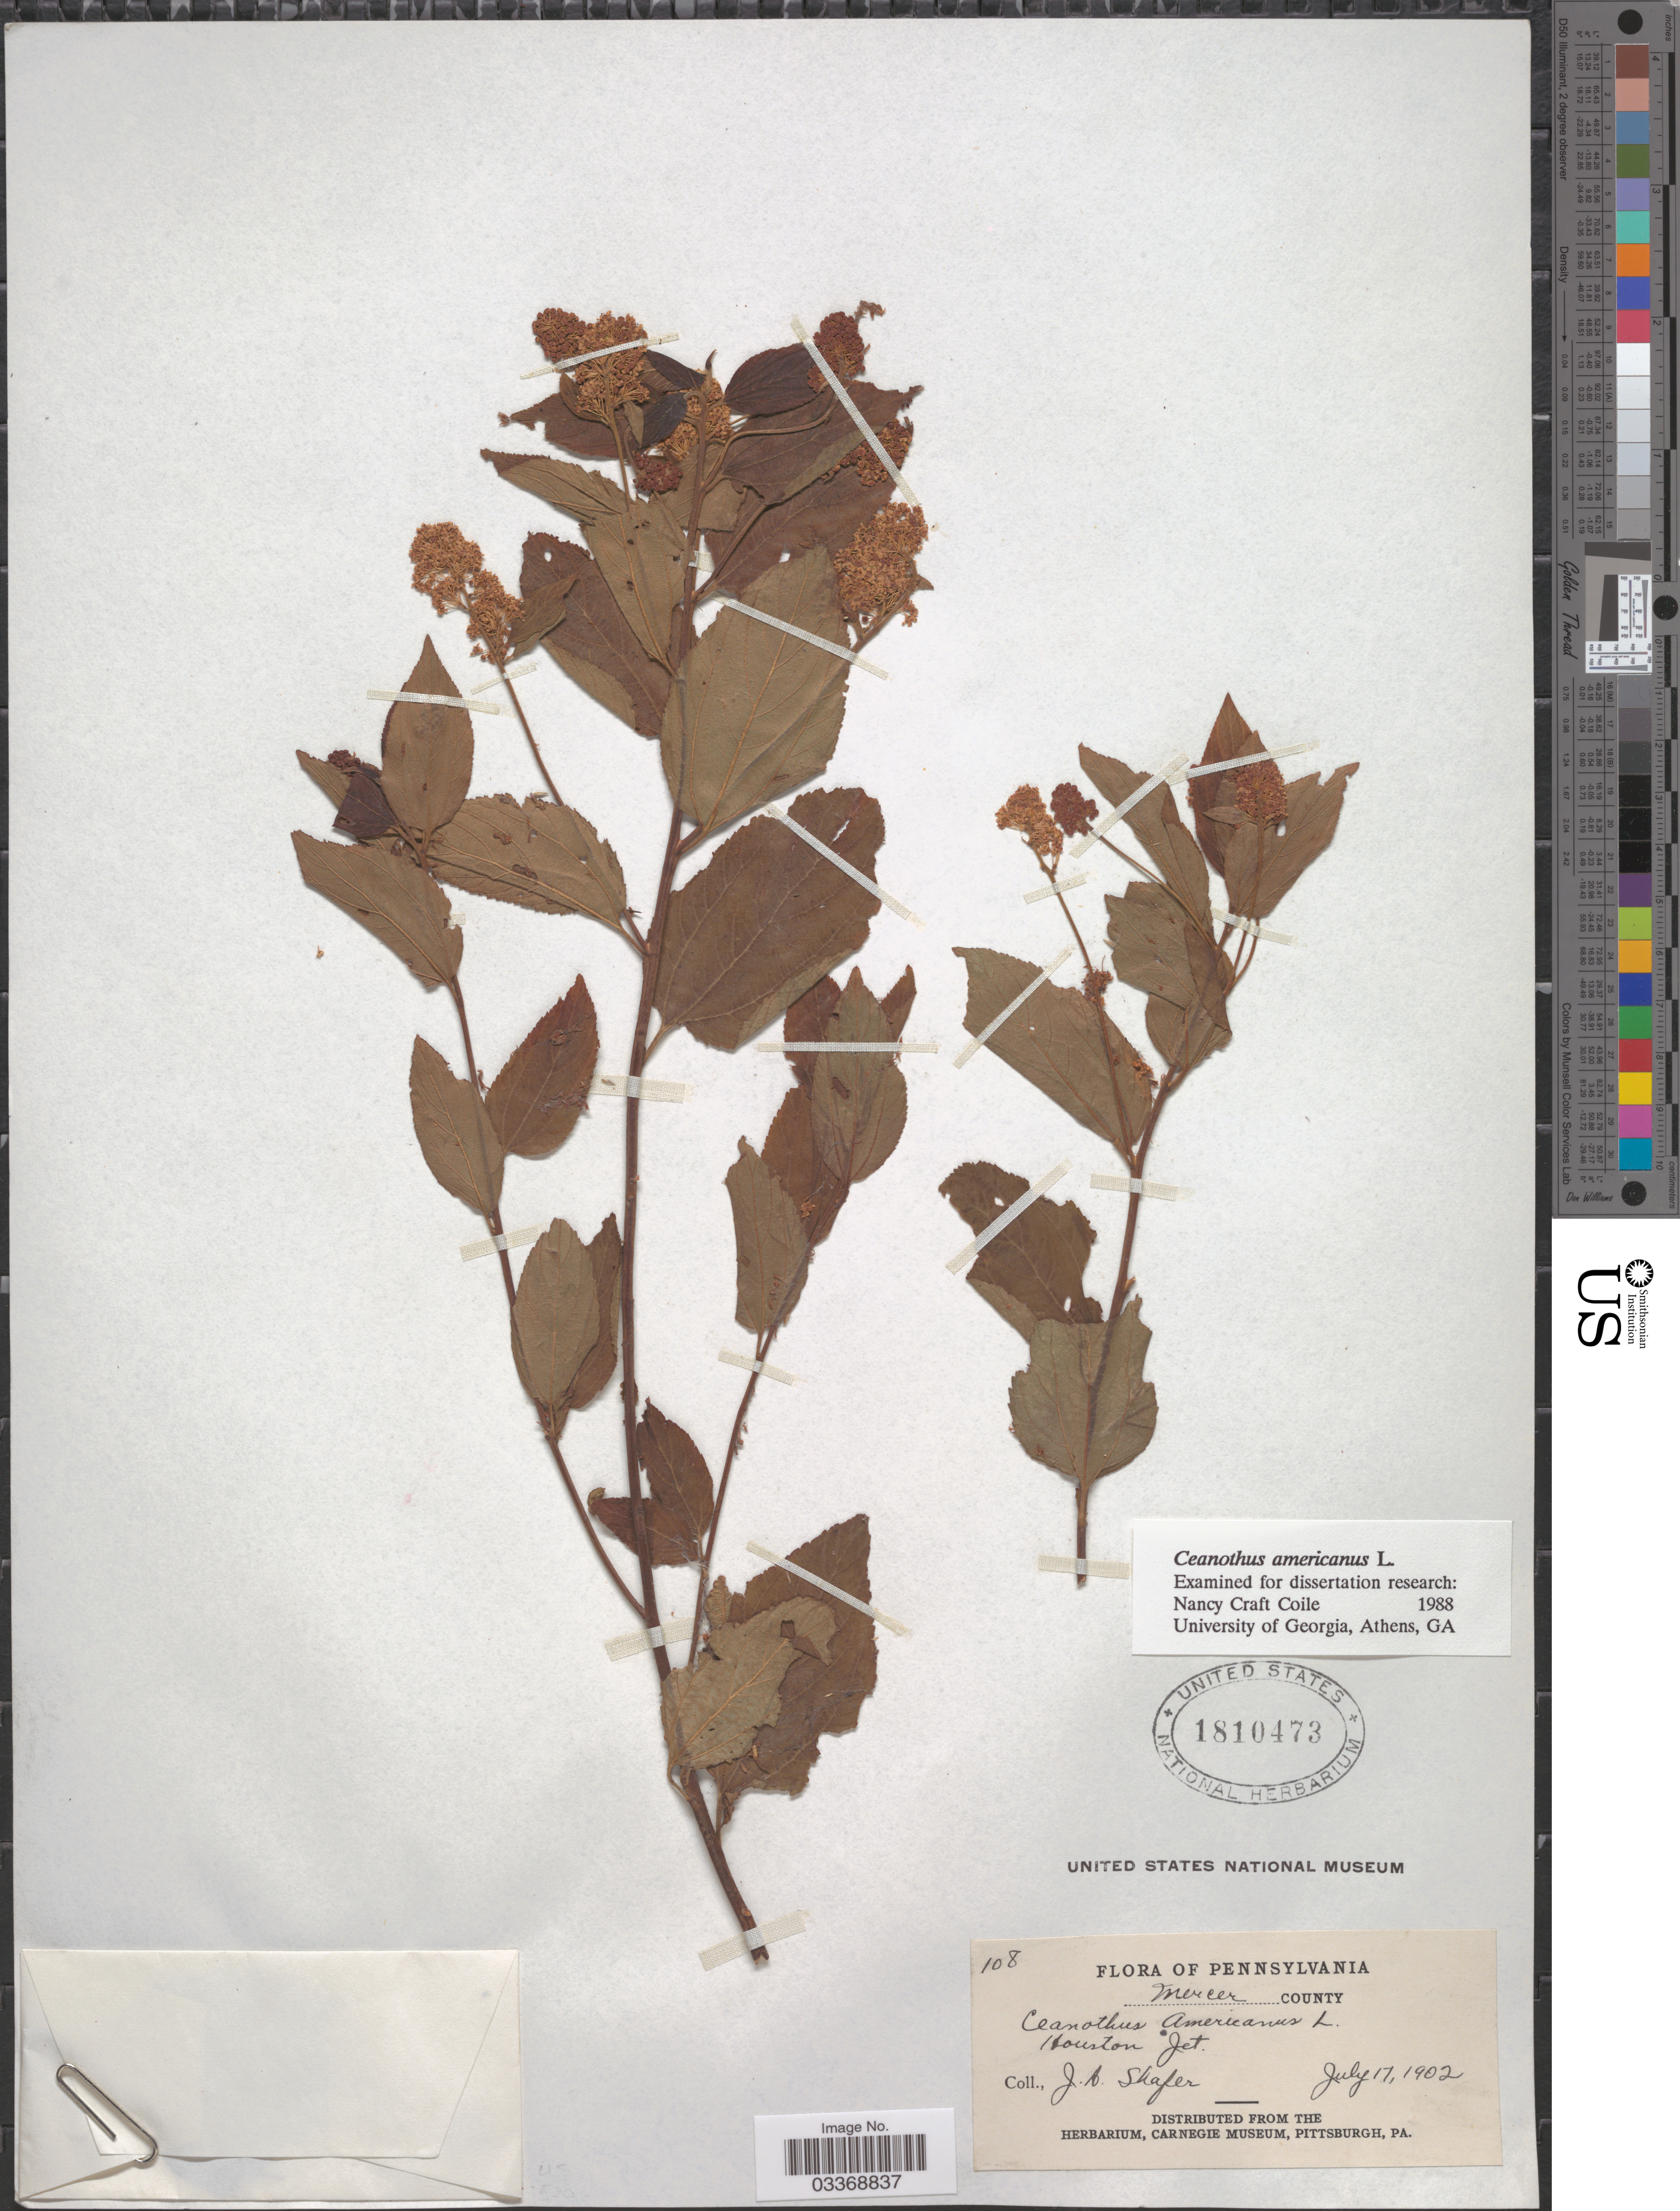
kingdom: Plantae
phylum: Tracheophyta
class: Magnoliopsida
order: Rosales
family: Rhamnaceae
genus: Ceanothus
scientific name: Ceanothus americanus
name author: L.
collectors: J. A. Shafer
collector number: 108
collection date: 1902-07-17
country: United States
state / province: Pennsylvania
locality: Mercer County.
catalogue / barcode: US 1810473